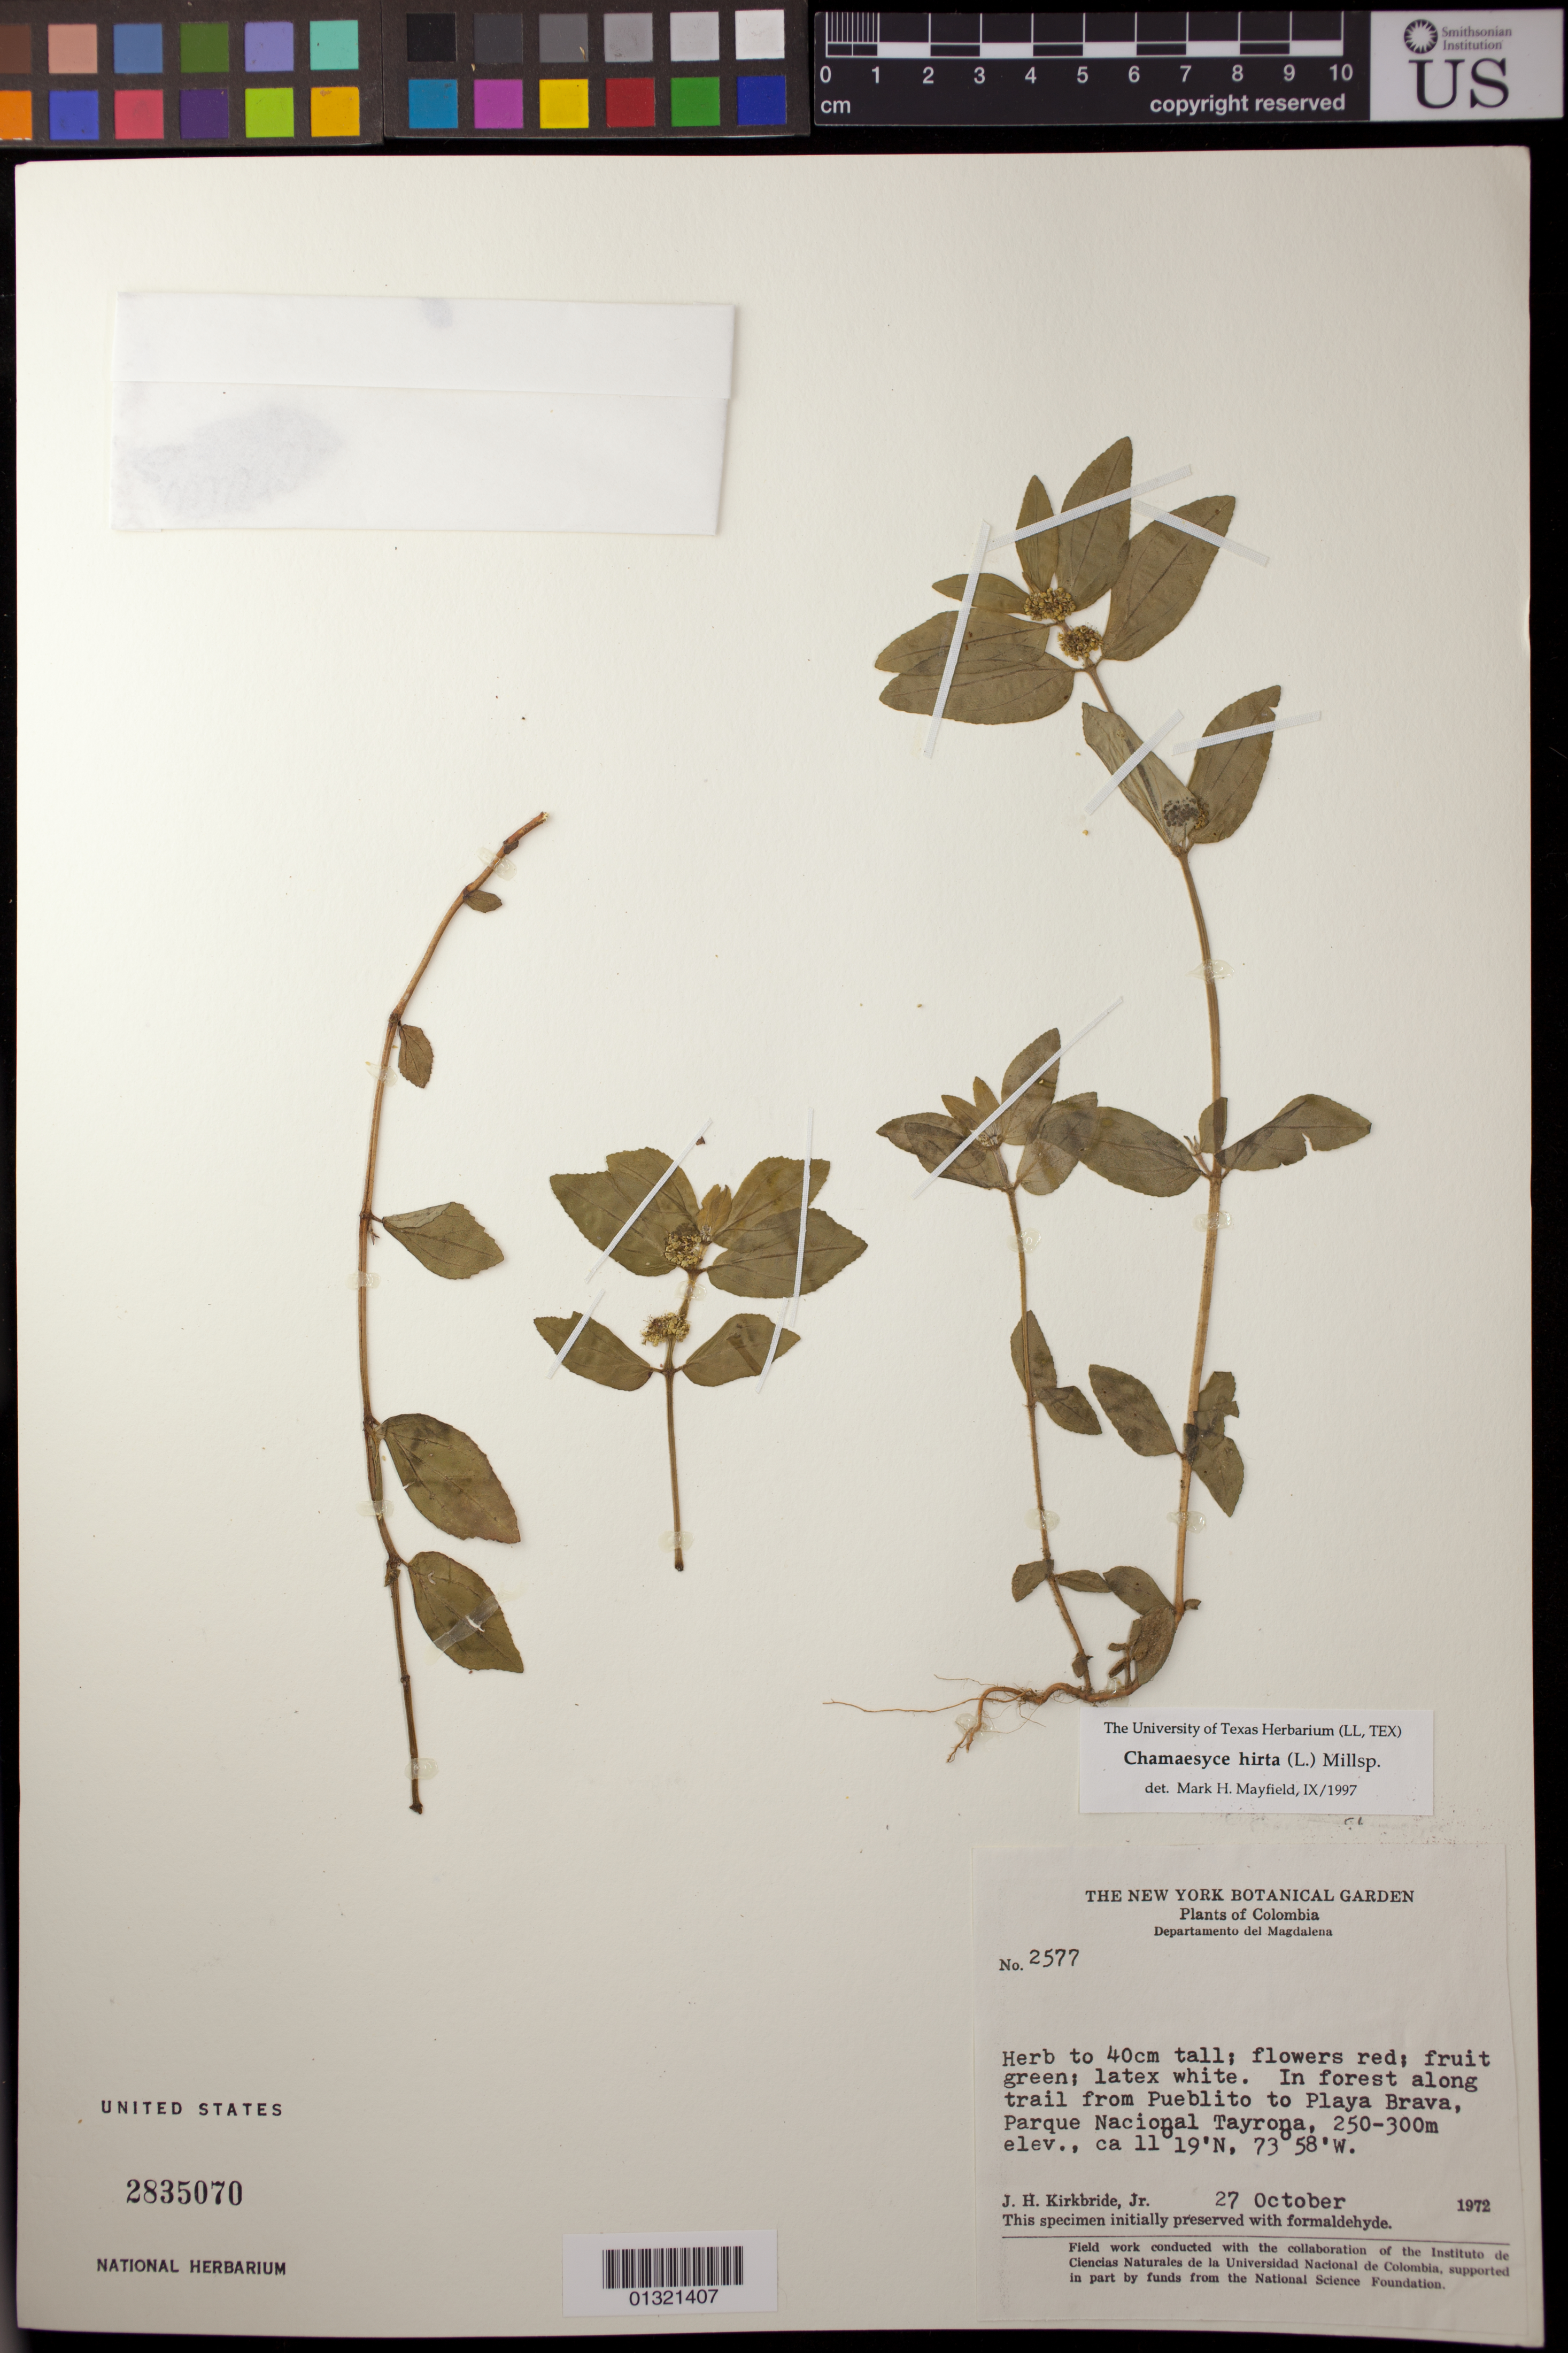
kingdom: Plantae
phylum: Tracheophyta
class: Magnoliopsida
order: Malpighiales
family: Euphorbiaceae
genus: Euphorbia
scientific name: Euphorbia hirta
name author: L.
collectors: J. H. Kirkbride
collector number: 2577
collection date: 1972-10-27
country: Colombia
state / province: Magdalena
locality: Along trail from Pueblito to Playa Brava, Parque Nacional Tayrona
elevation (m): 250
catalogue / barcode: US 2835070